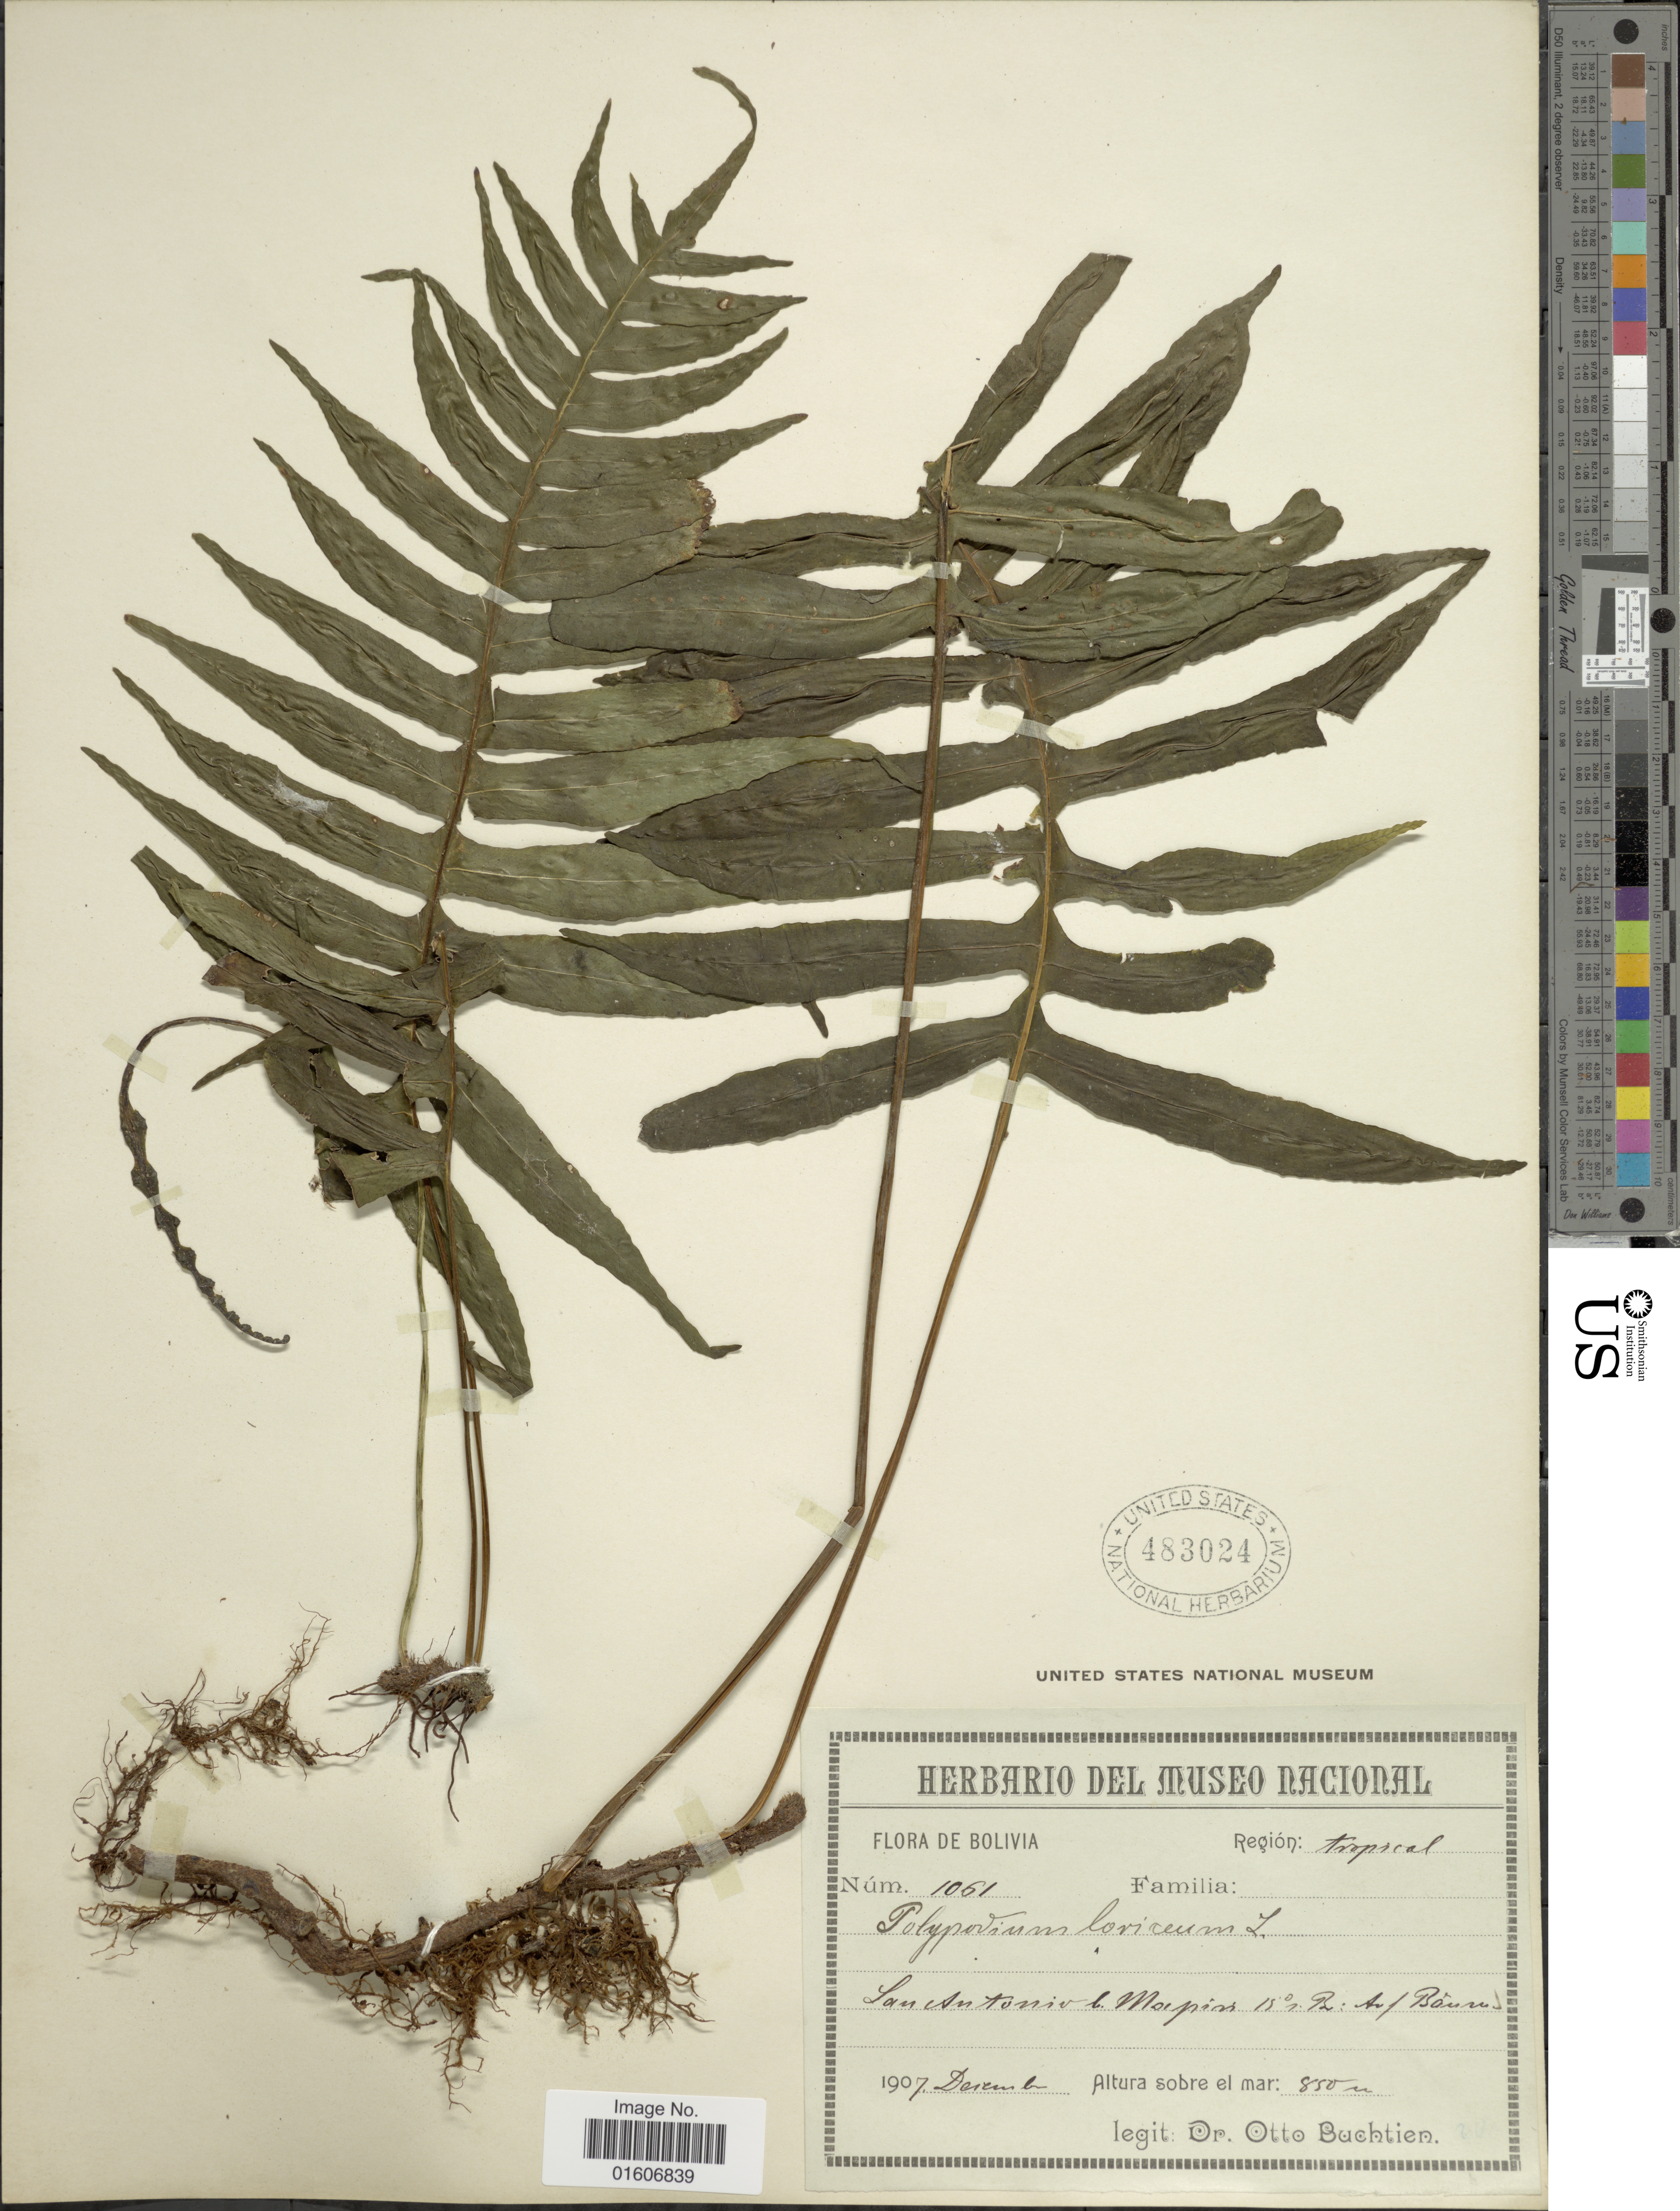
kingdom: Plantae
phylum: Tracheophyta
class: Polypodiopsida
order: Polypodiales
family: Polypodiaceae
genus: Serpocaulon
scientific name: Serpocaulon meniscifolium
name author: (Langsd. & Fisch.) A.R. Sm.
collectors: O. Buchtien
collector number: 1061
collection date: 1907-12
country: Bolivia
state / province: La Paz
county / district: Mapiri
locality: San Antonio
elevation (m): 850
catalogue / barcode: US 483024